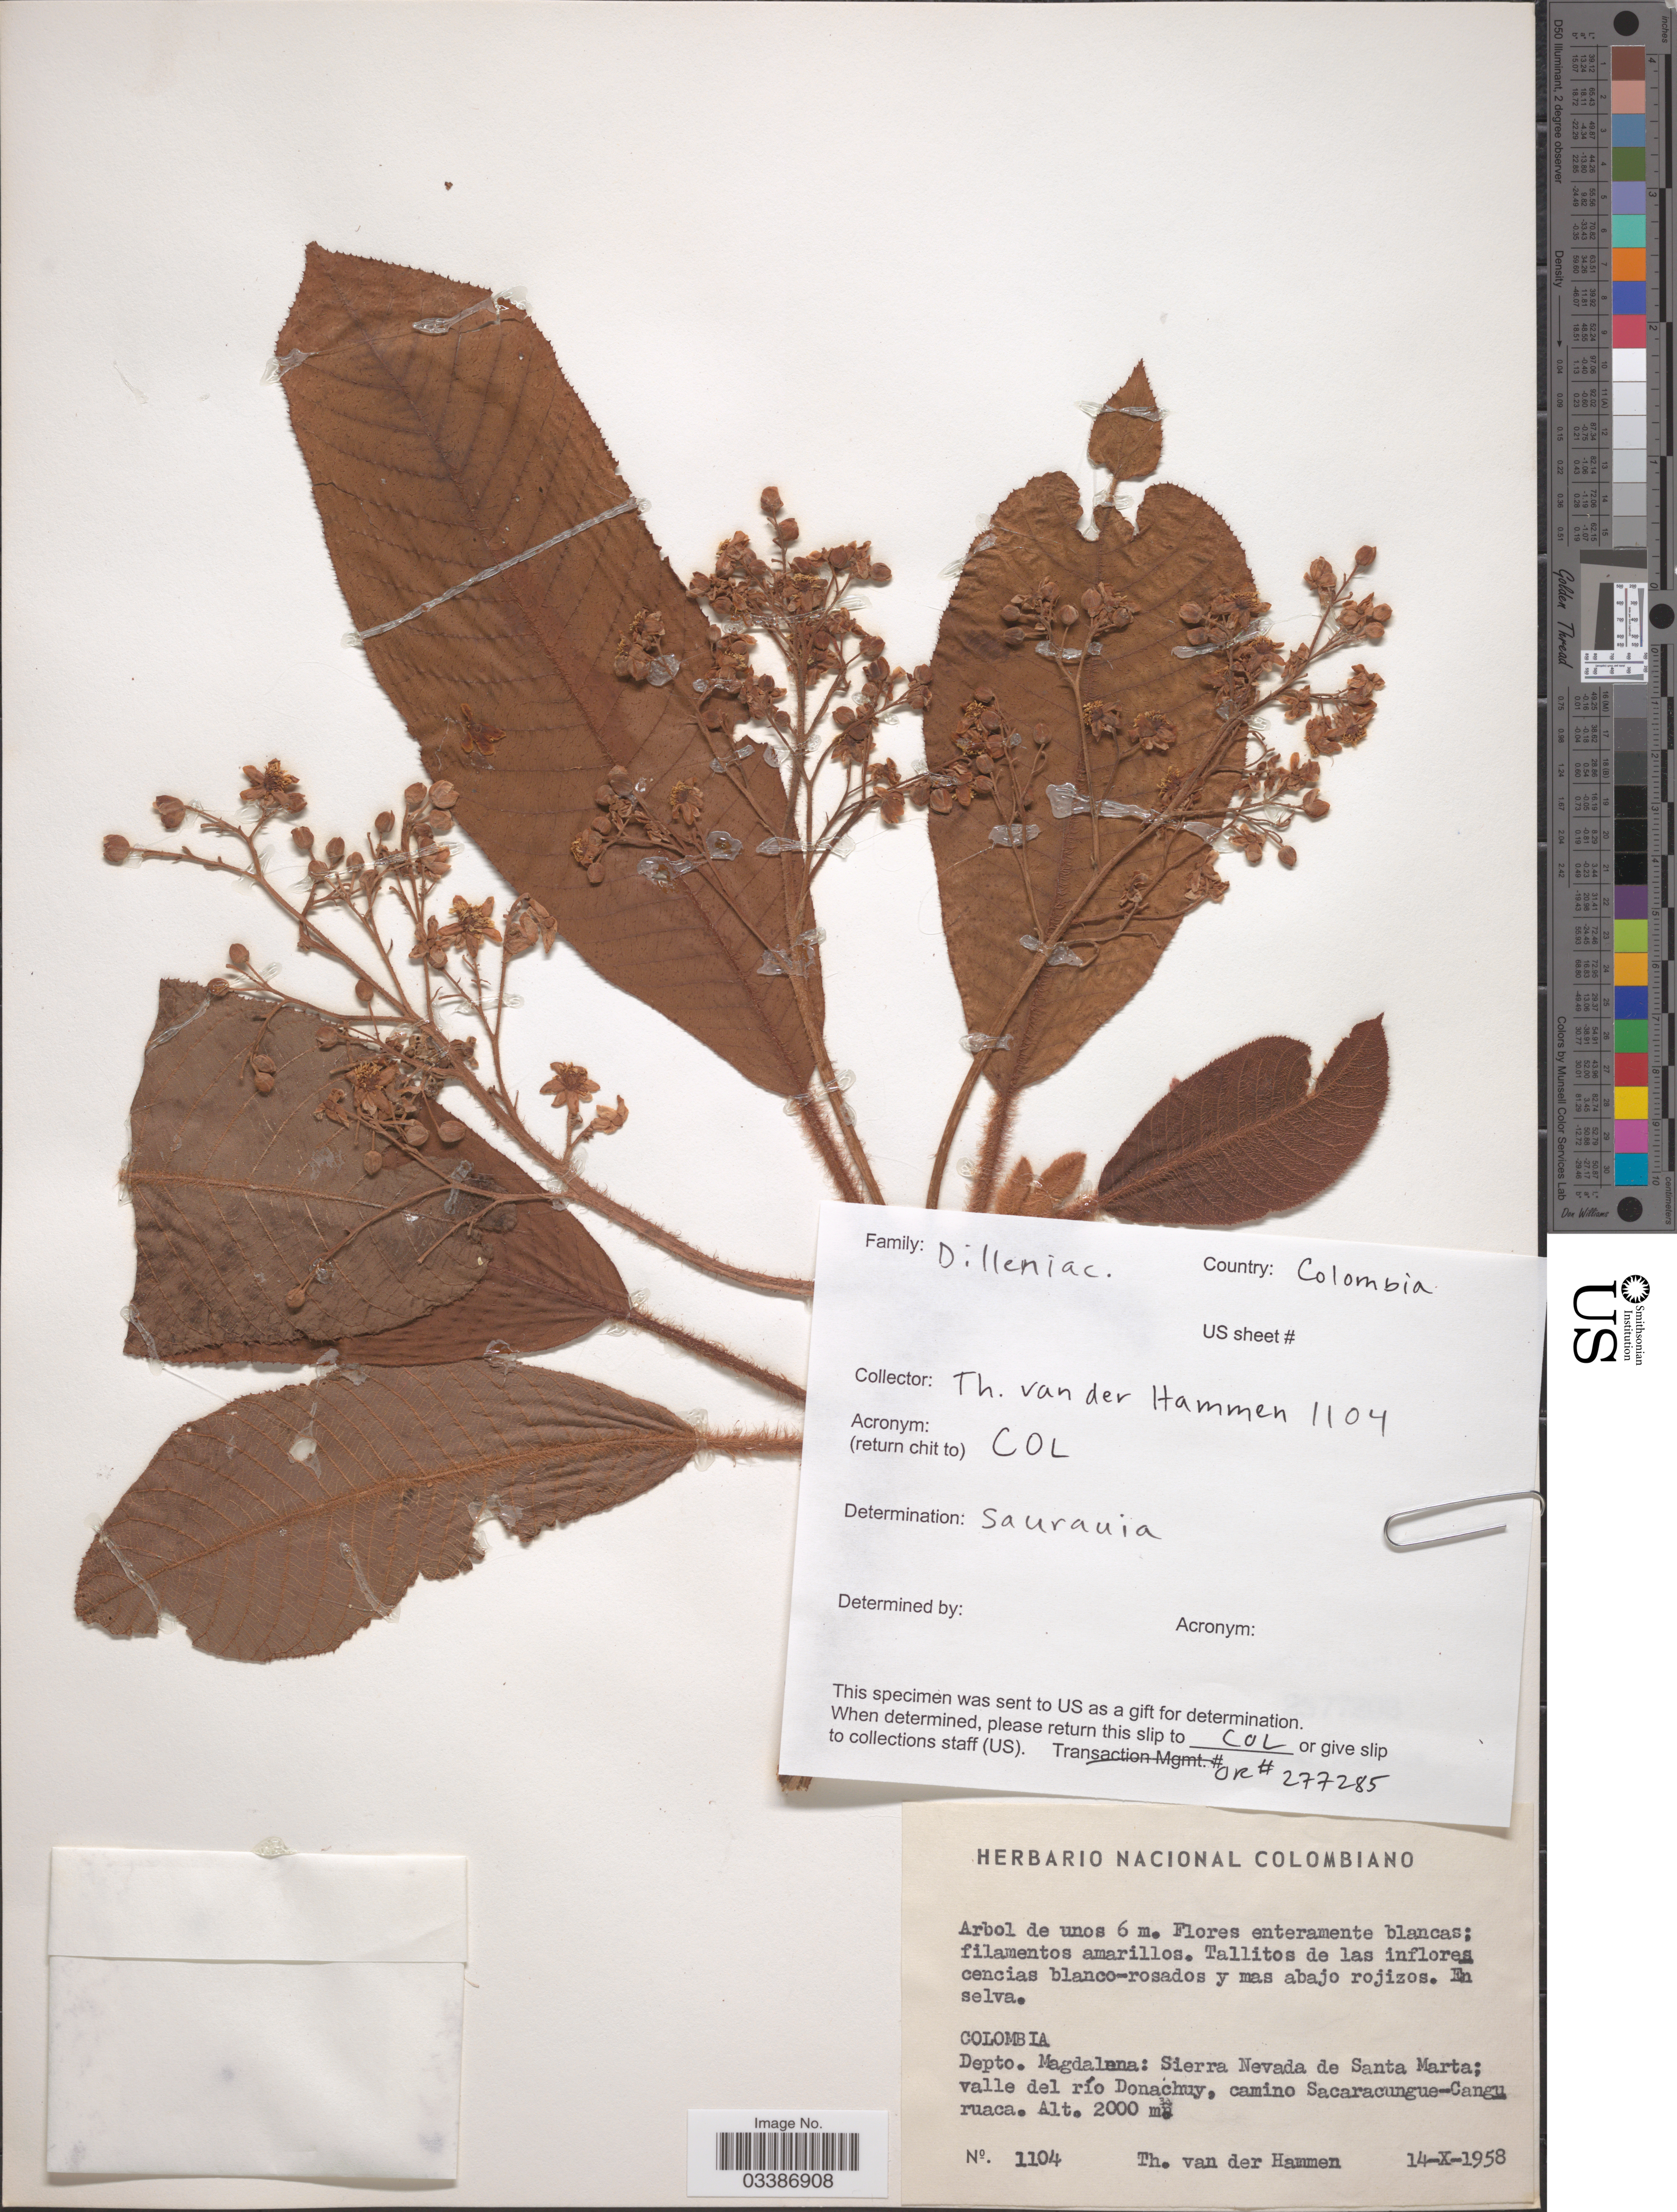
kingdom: Plantae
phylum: Tracheophyta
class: Magnoliopsida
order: Ericales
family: Actinidiaceae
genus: Saurauia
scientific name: Saurauia sp.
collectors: T. Hammen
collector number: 1104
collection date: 1958-10-14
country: Colombia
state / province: Magdalena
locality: Depto. Magdalena: Sierra Nevada de Santa Marta; valle del río Donachuy, camino Sacaracungue-Canguruaca.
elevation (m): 2000